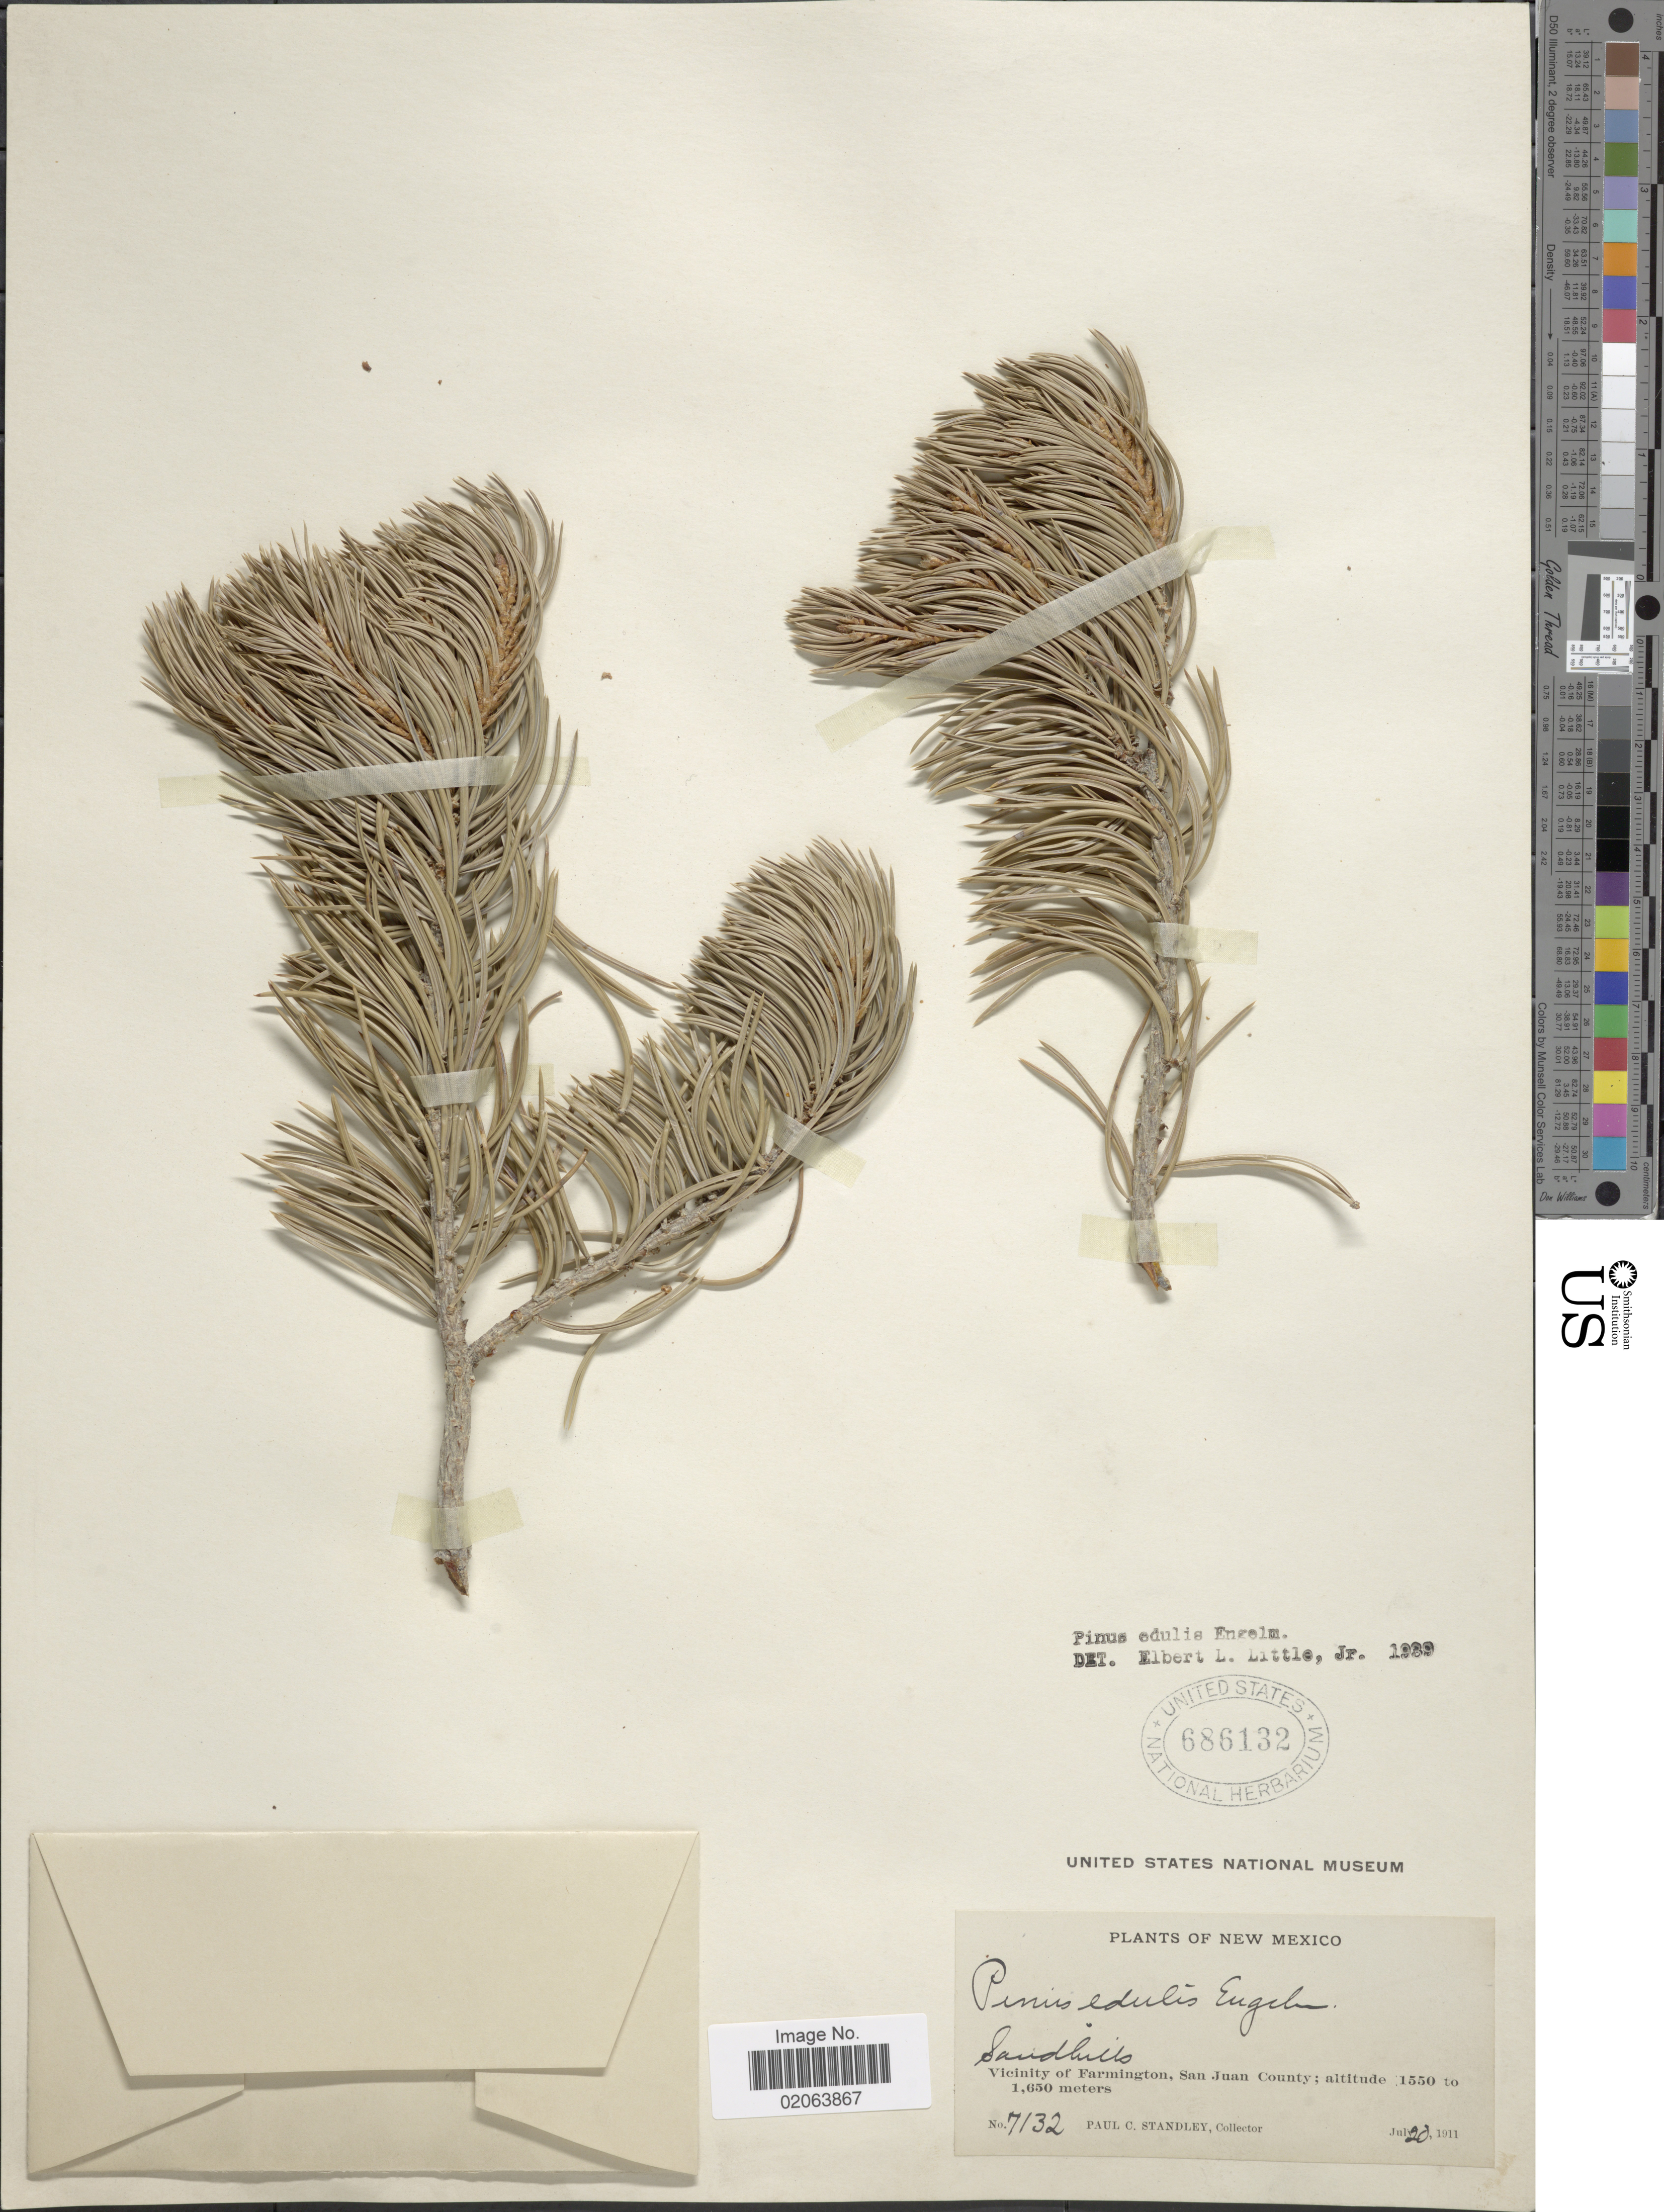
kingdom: Plantae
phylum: Tracheophyta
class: Pinopsida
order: Pinales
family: Pinaceae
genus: Pinus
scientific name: Pinus edulis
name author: Engelm.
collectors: P. C. Standley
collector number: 7132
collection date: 1911-07-20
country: United States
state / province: New Mexico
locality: Vicinity of Farmington, San Juan County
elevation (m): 1550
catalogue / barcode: US 686132